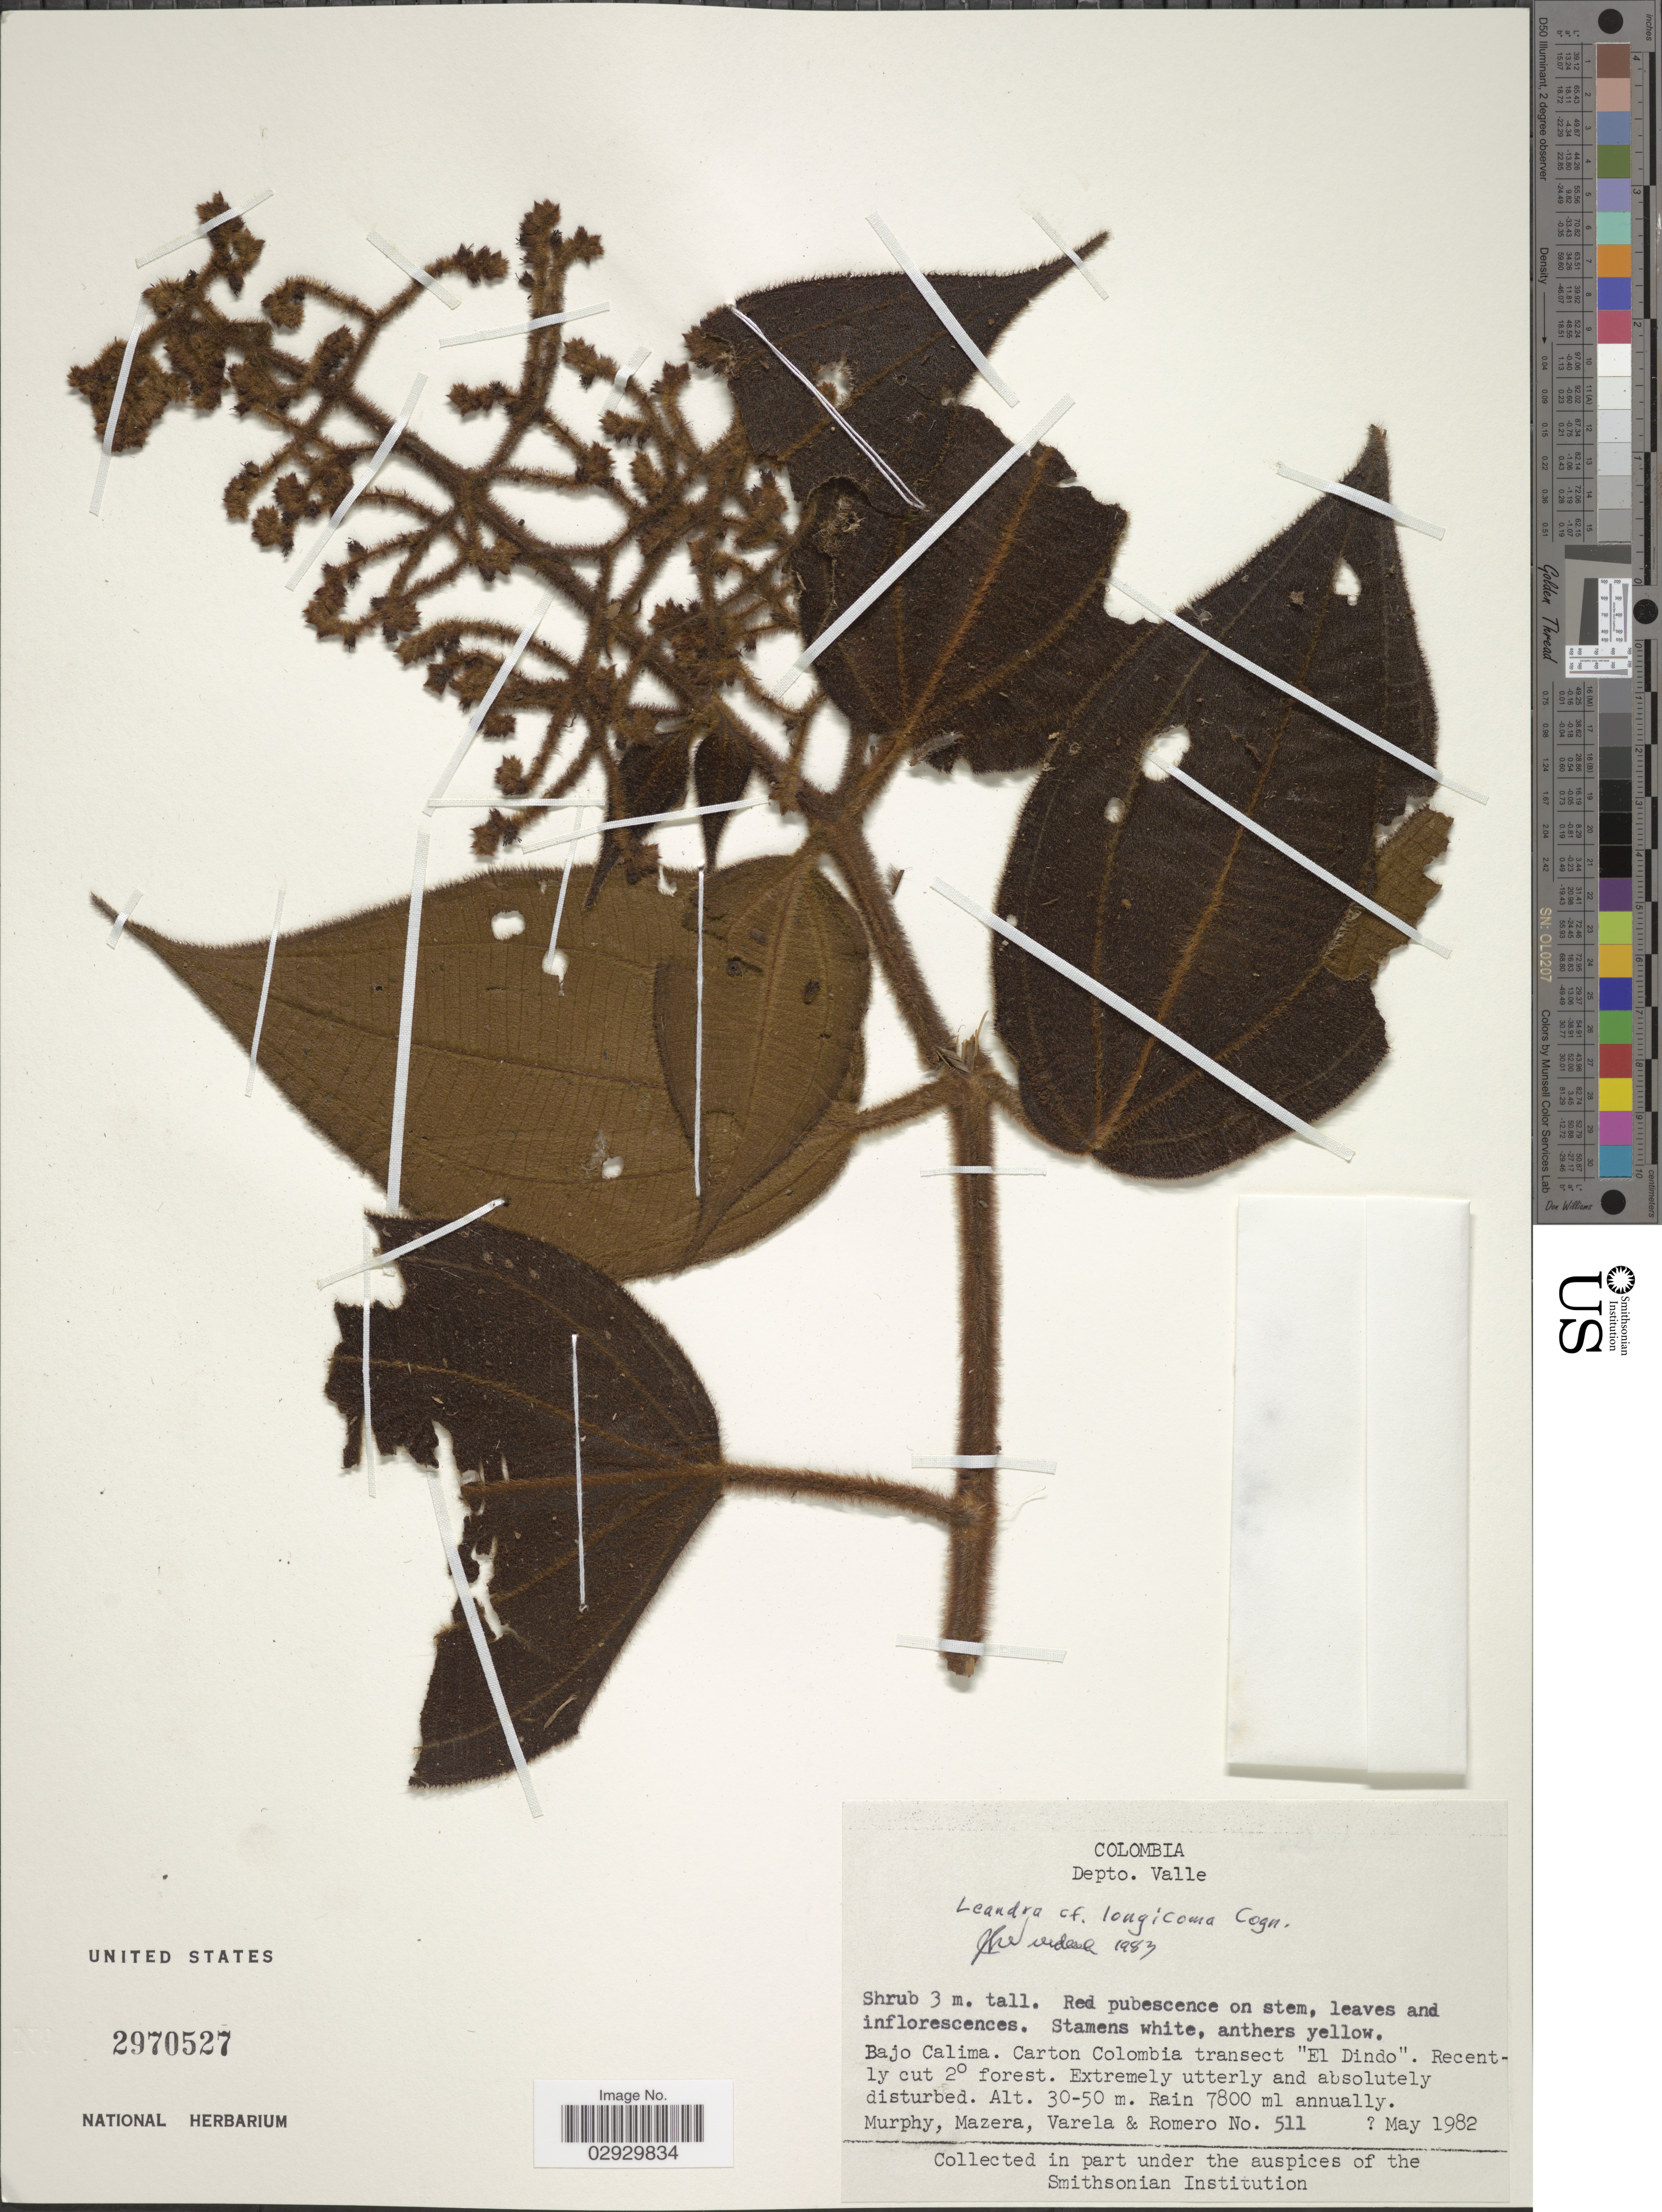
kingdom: Plantae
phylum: Tracheophyta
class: Magnoliopsida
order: Myrtales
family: Melastomataceae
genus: Leandra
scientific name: Leandra longicoma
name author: Cogn.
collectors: -. Murphy, Mazera, -. Varela & -. Romero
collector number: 511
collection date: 1982-05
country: Colombia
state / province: Valle del Cauca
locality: Depto. Valle, Bajo Calima. Carton Colombia transect "El Dindo".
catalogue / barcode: US 2970527